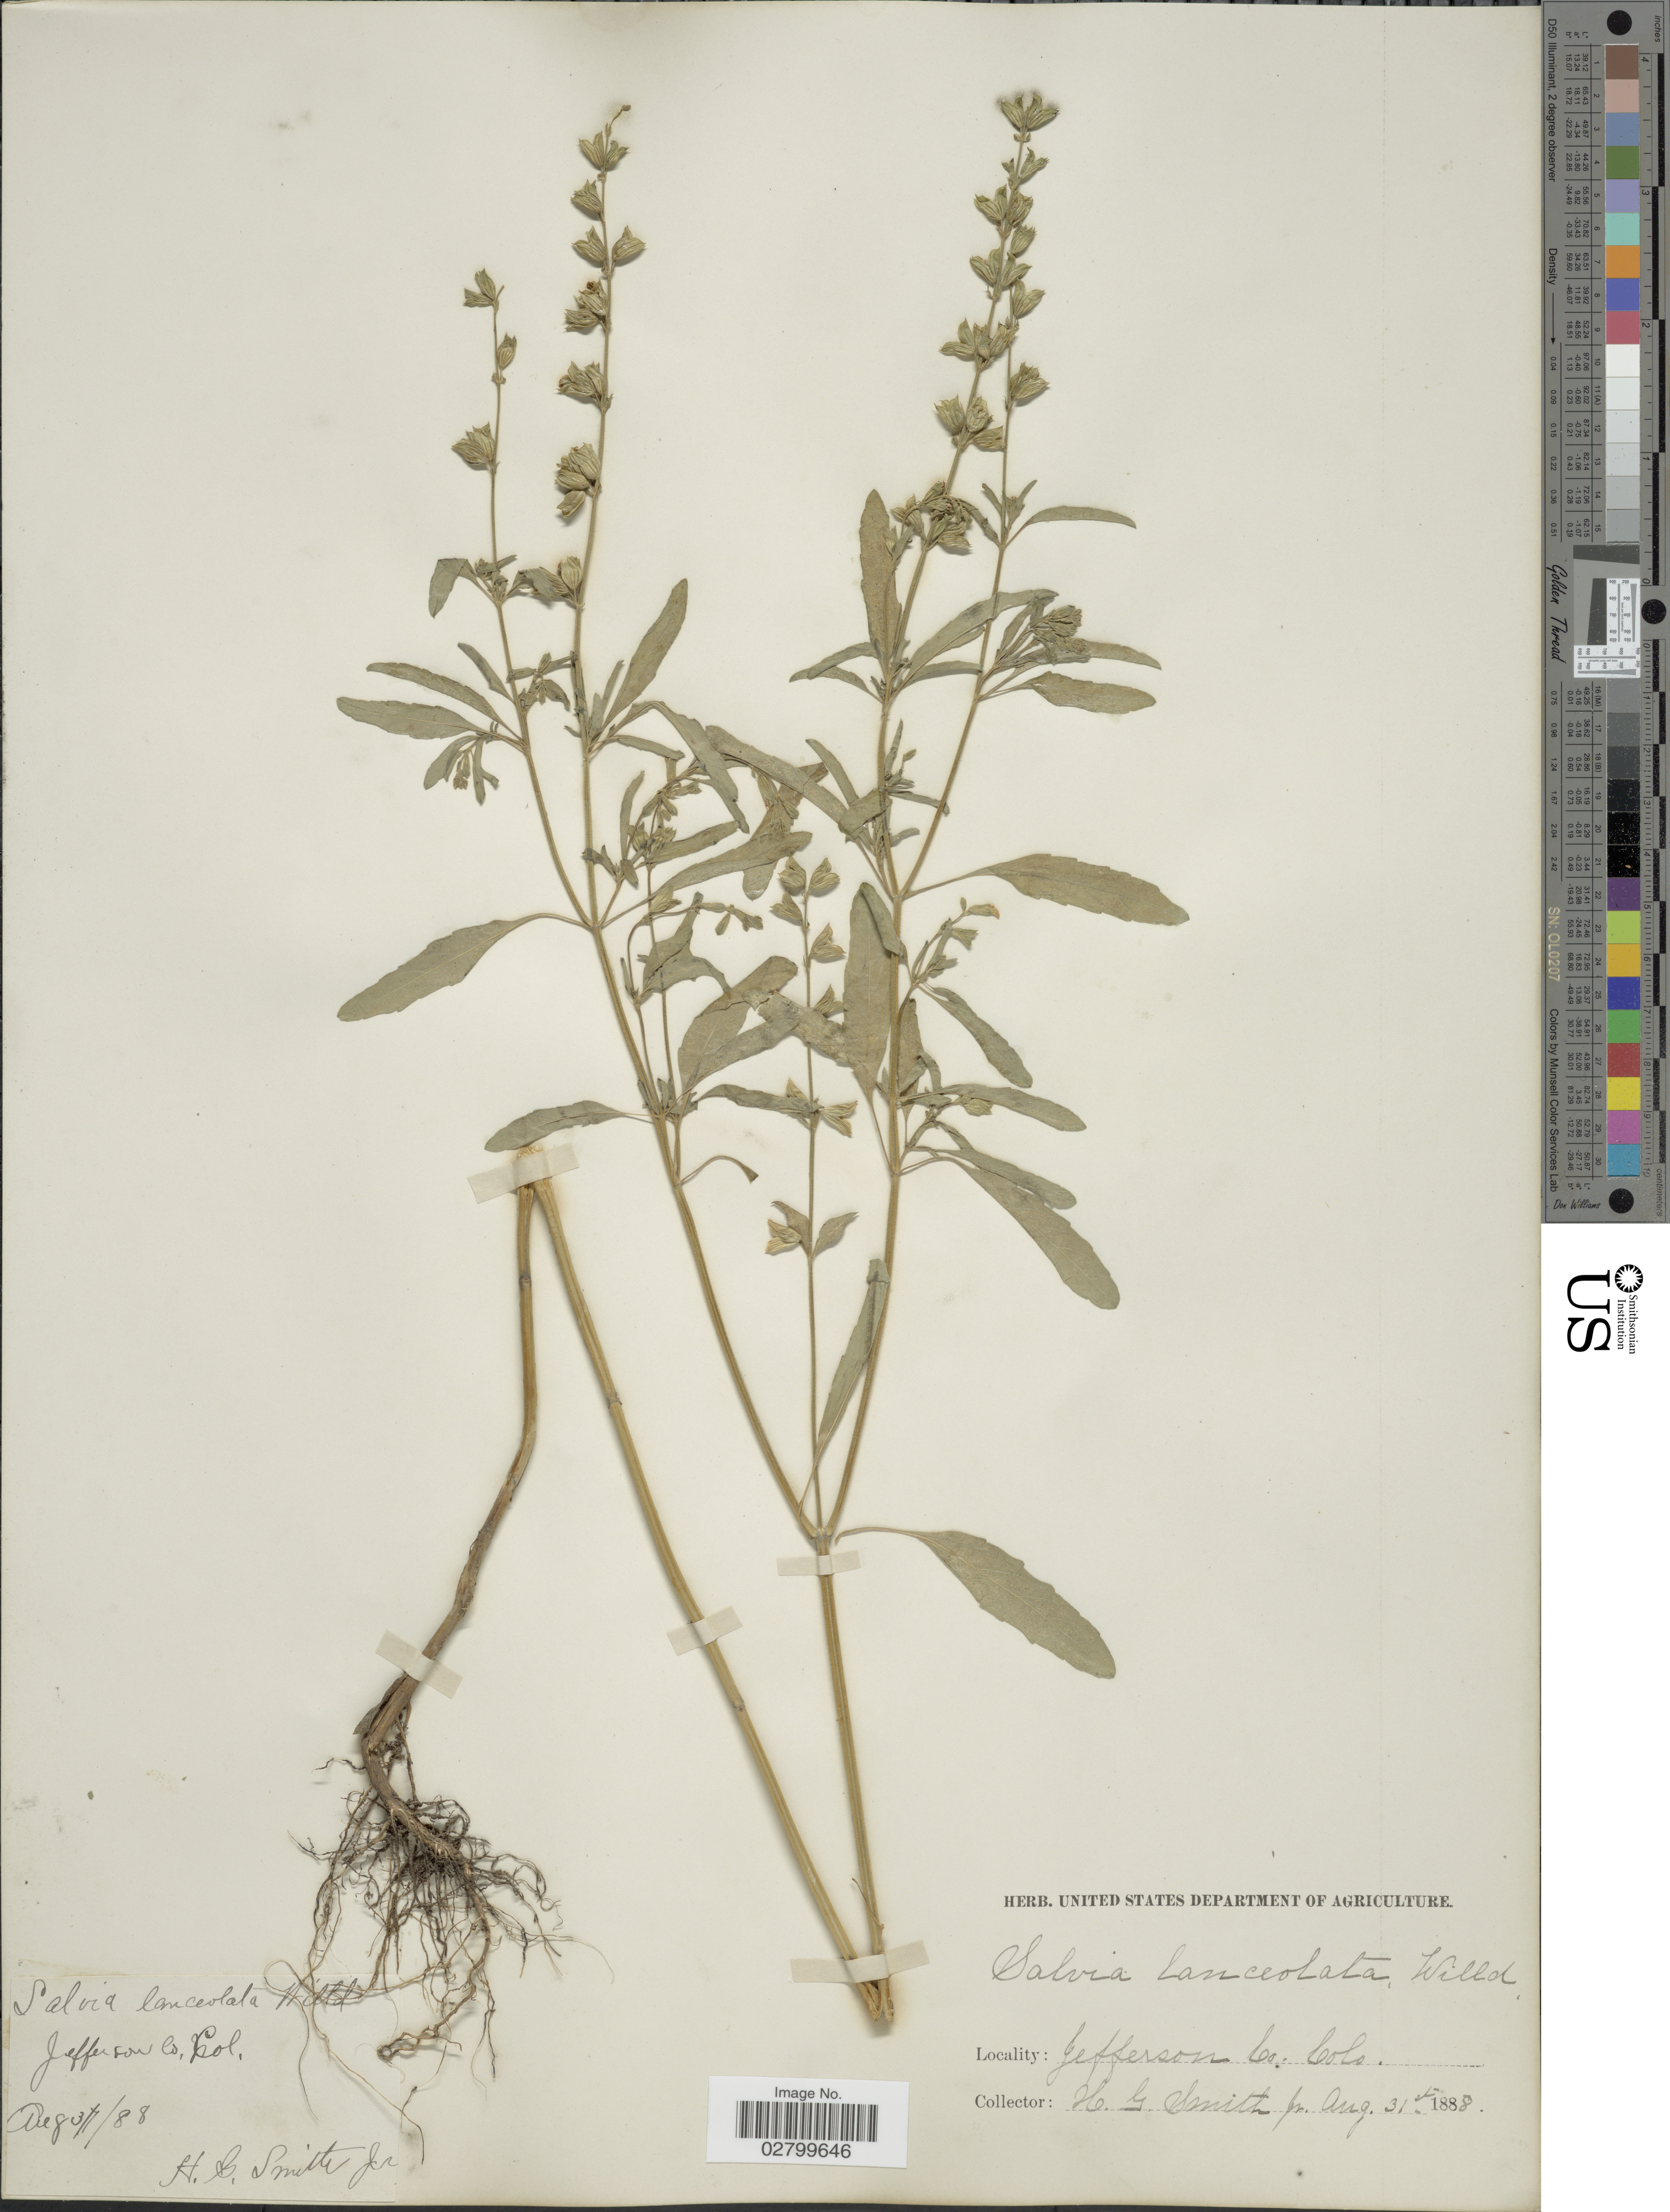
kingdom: Plantae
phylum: Tracheophyta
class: Magnoliopsida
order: Lamiales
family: Lamiaceae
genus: Salvia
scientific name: Salvia lanceolata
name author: Brouss.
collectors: H. Smith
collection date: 1888-08-31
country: United States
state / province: Colorado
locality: Jefferson Co., Col.